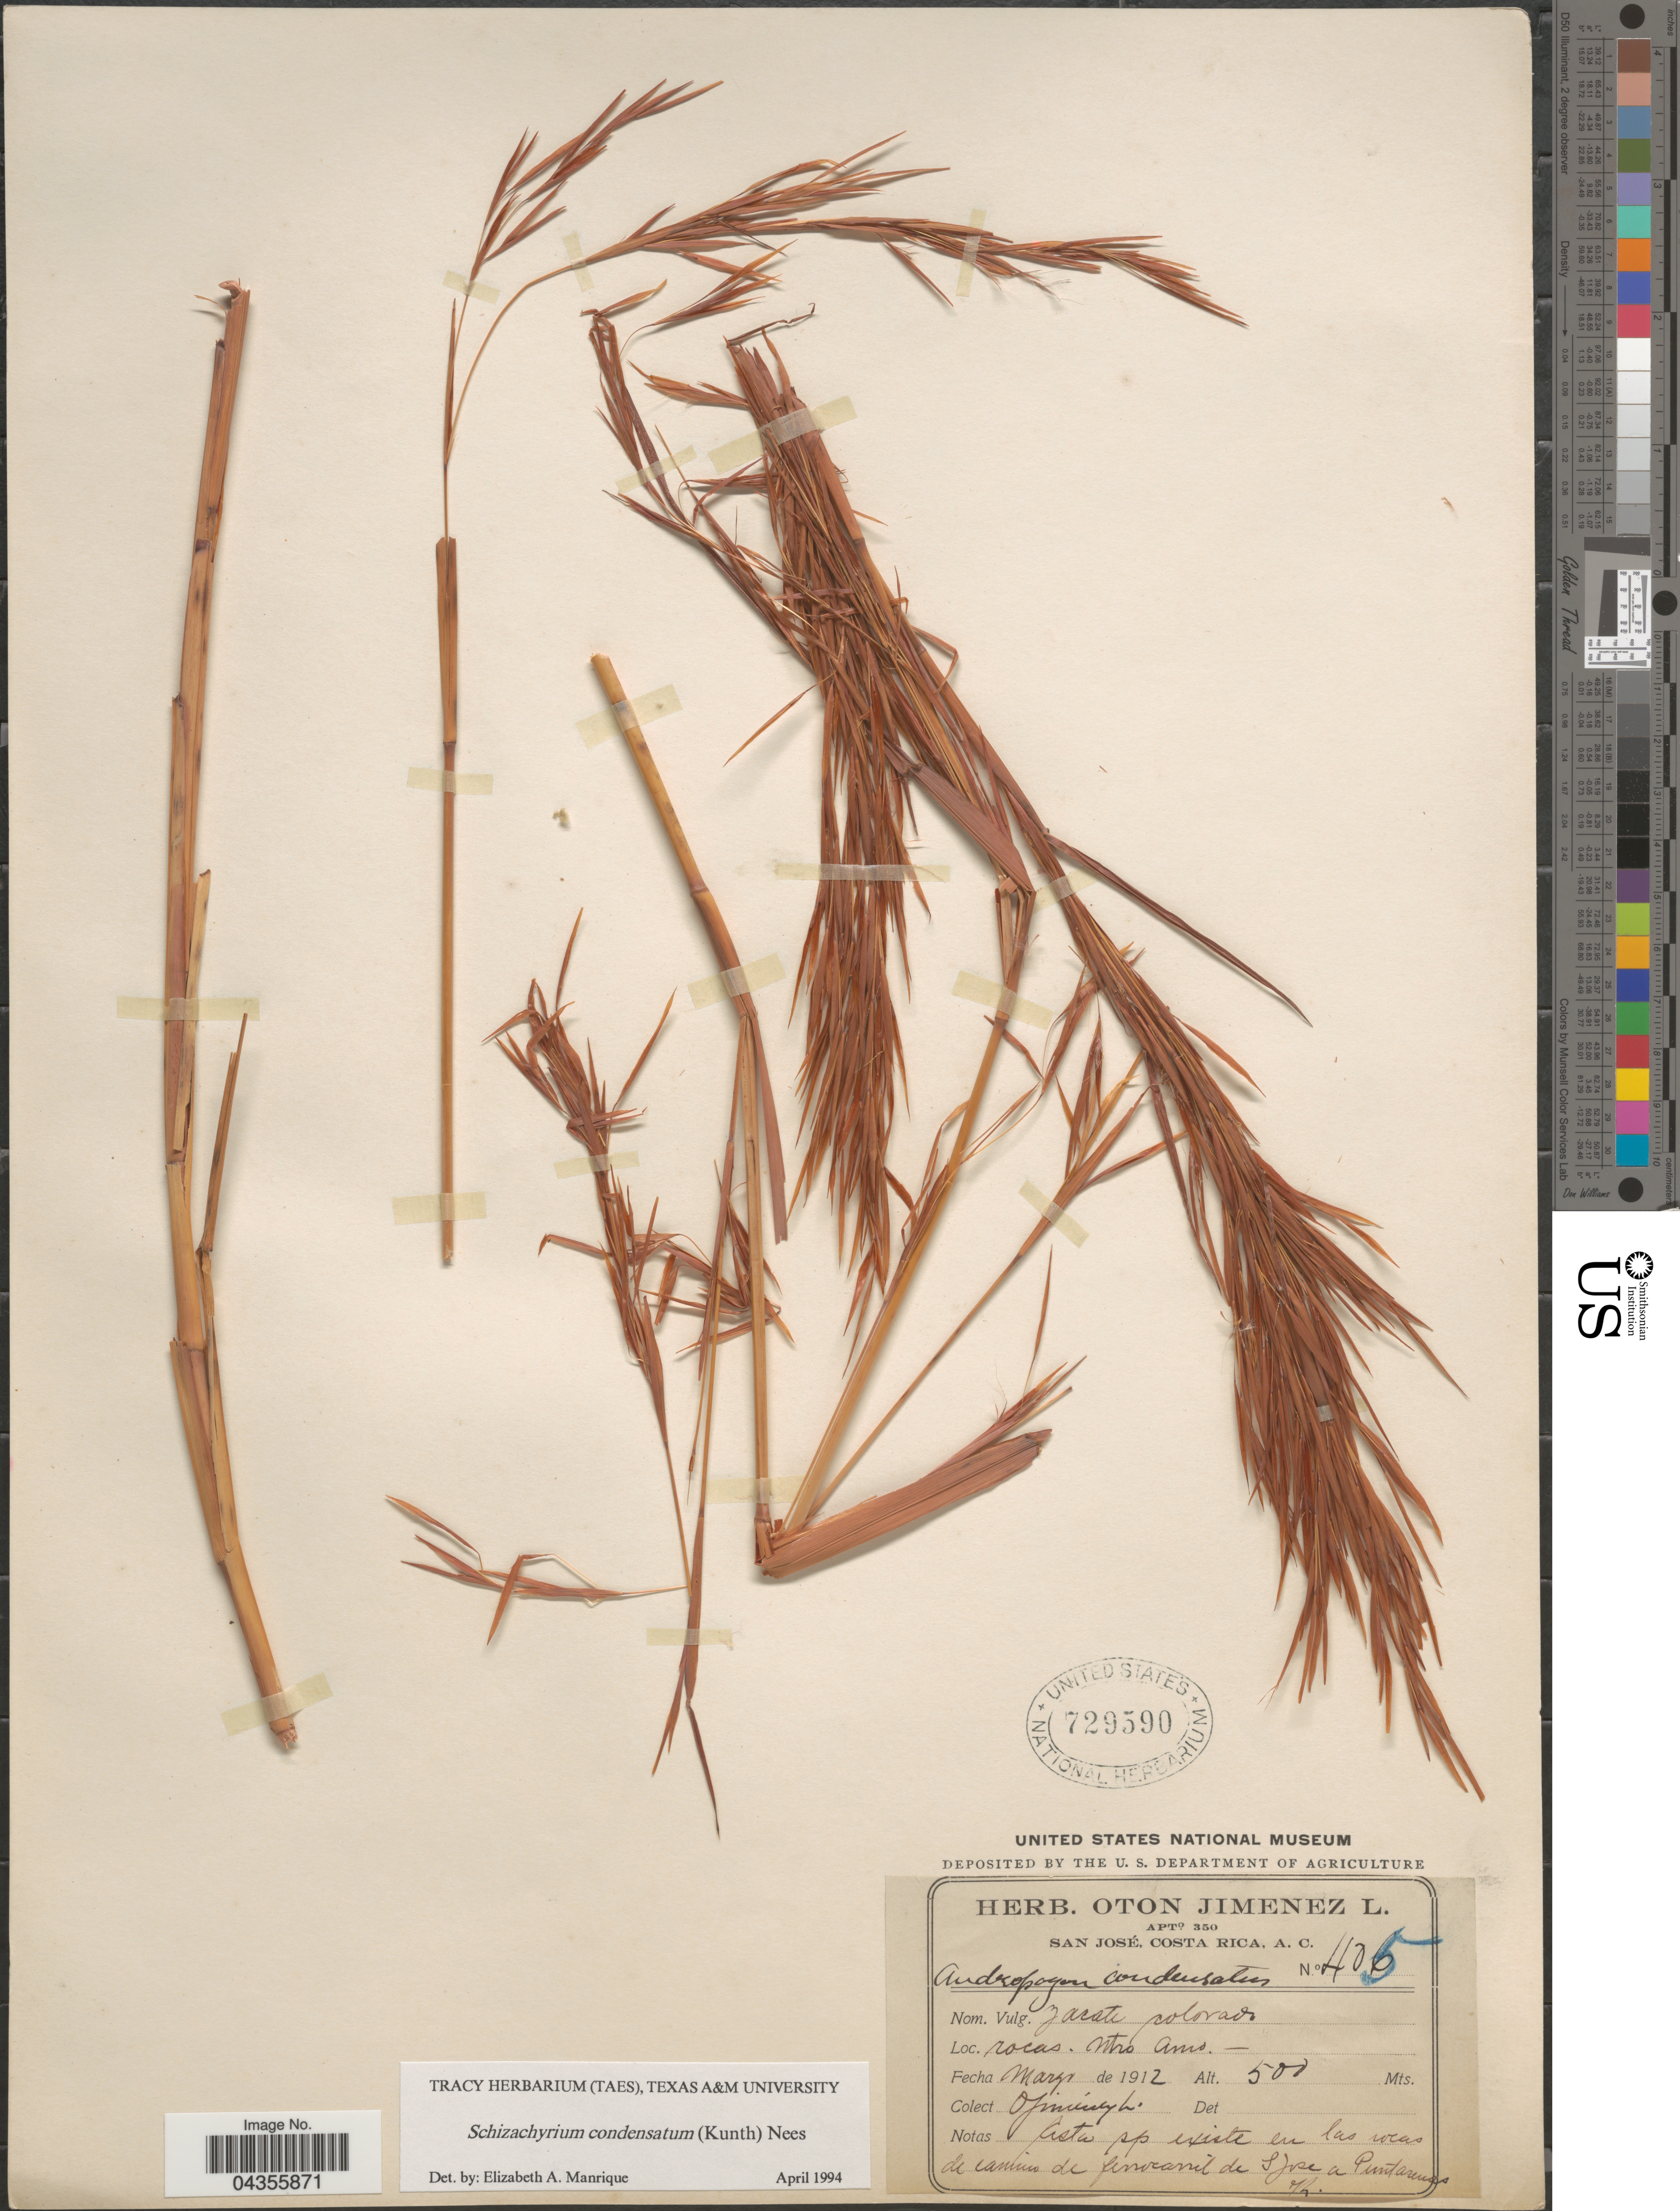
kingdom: Plantae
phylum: Tracheophyta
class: Liliopsida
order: Poales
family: Poaceae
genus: Schizachyrium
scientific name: Schizachyrium condensatum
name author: (Kunth) Nees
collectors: O. Jiménez L.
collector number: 406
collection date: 1912-03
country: Costa Rica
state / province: San José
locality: Ntro. Amo. En las rocas de camino de ferrocarril de S Jose a Puntarenas.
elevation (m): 500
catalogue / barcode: US 729590